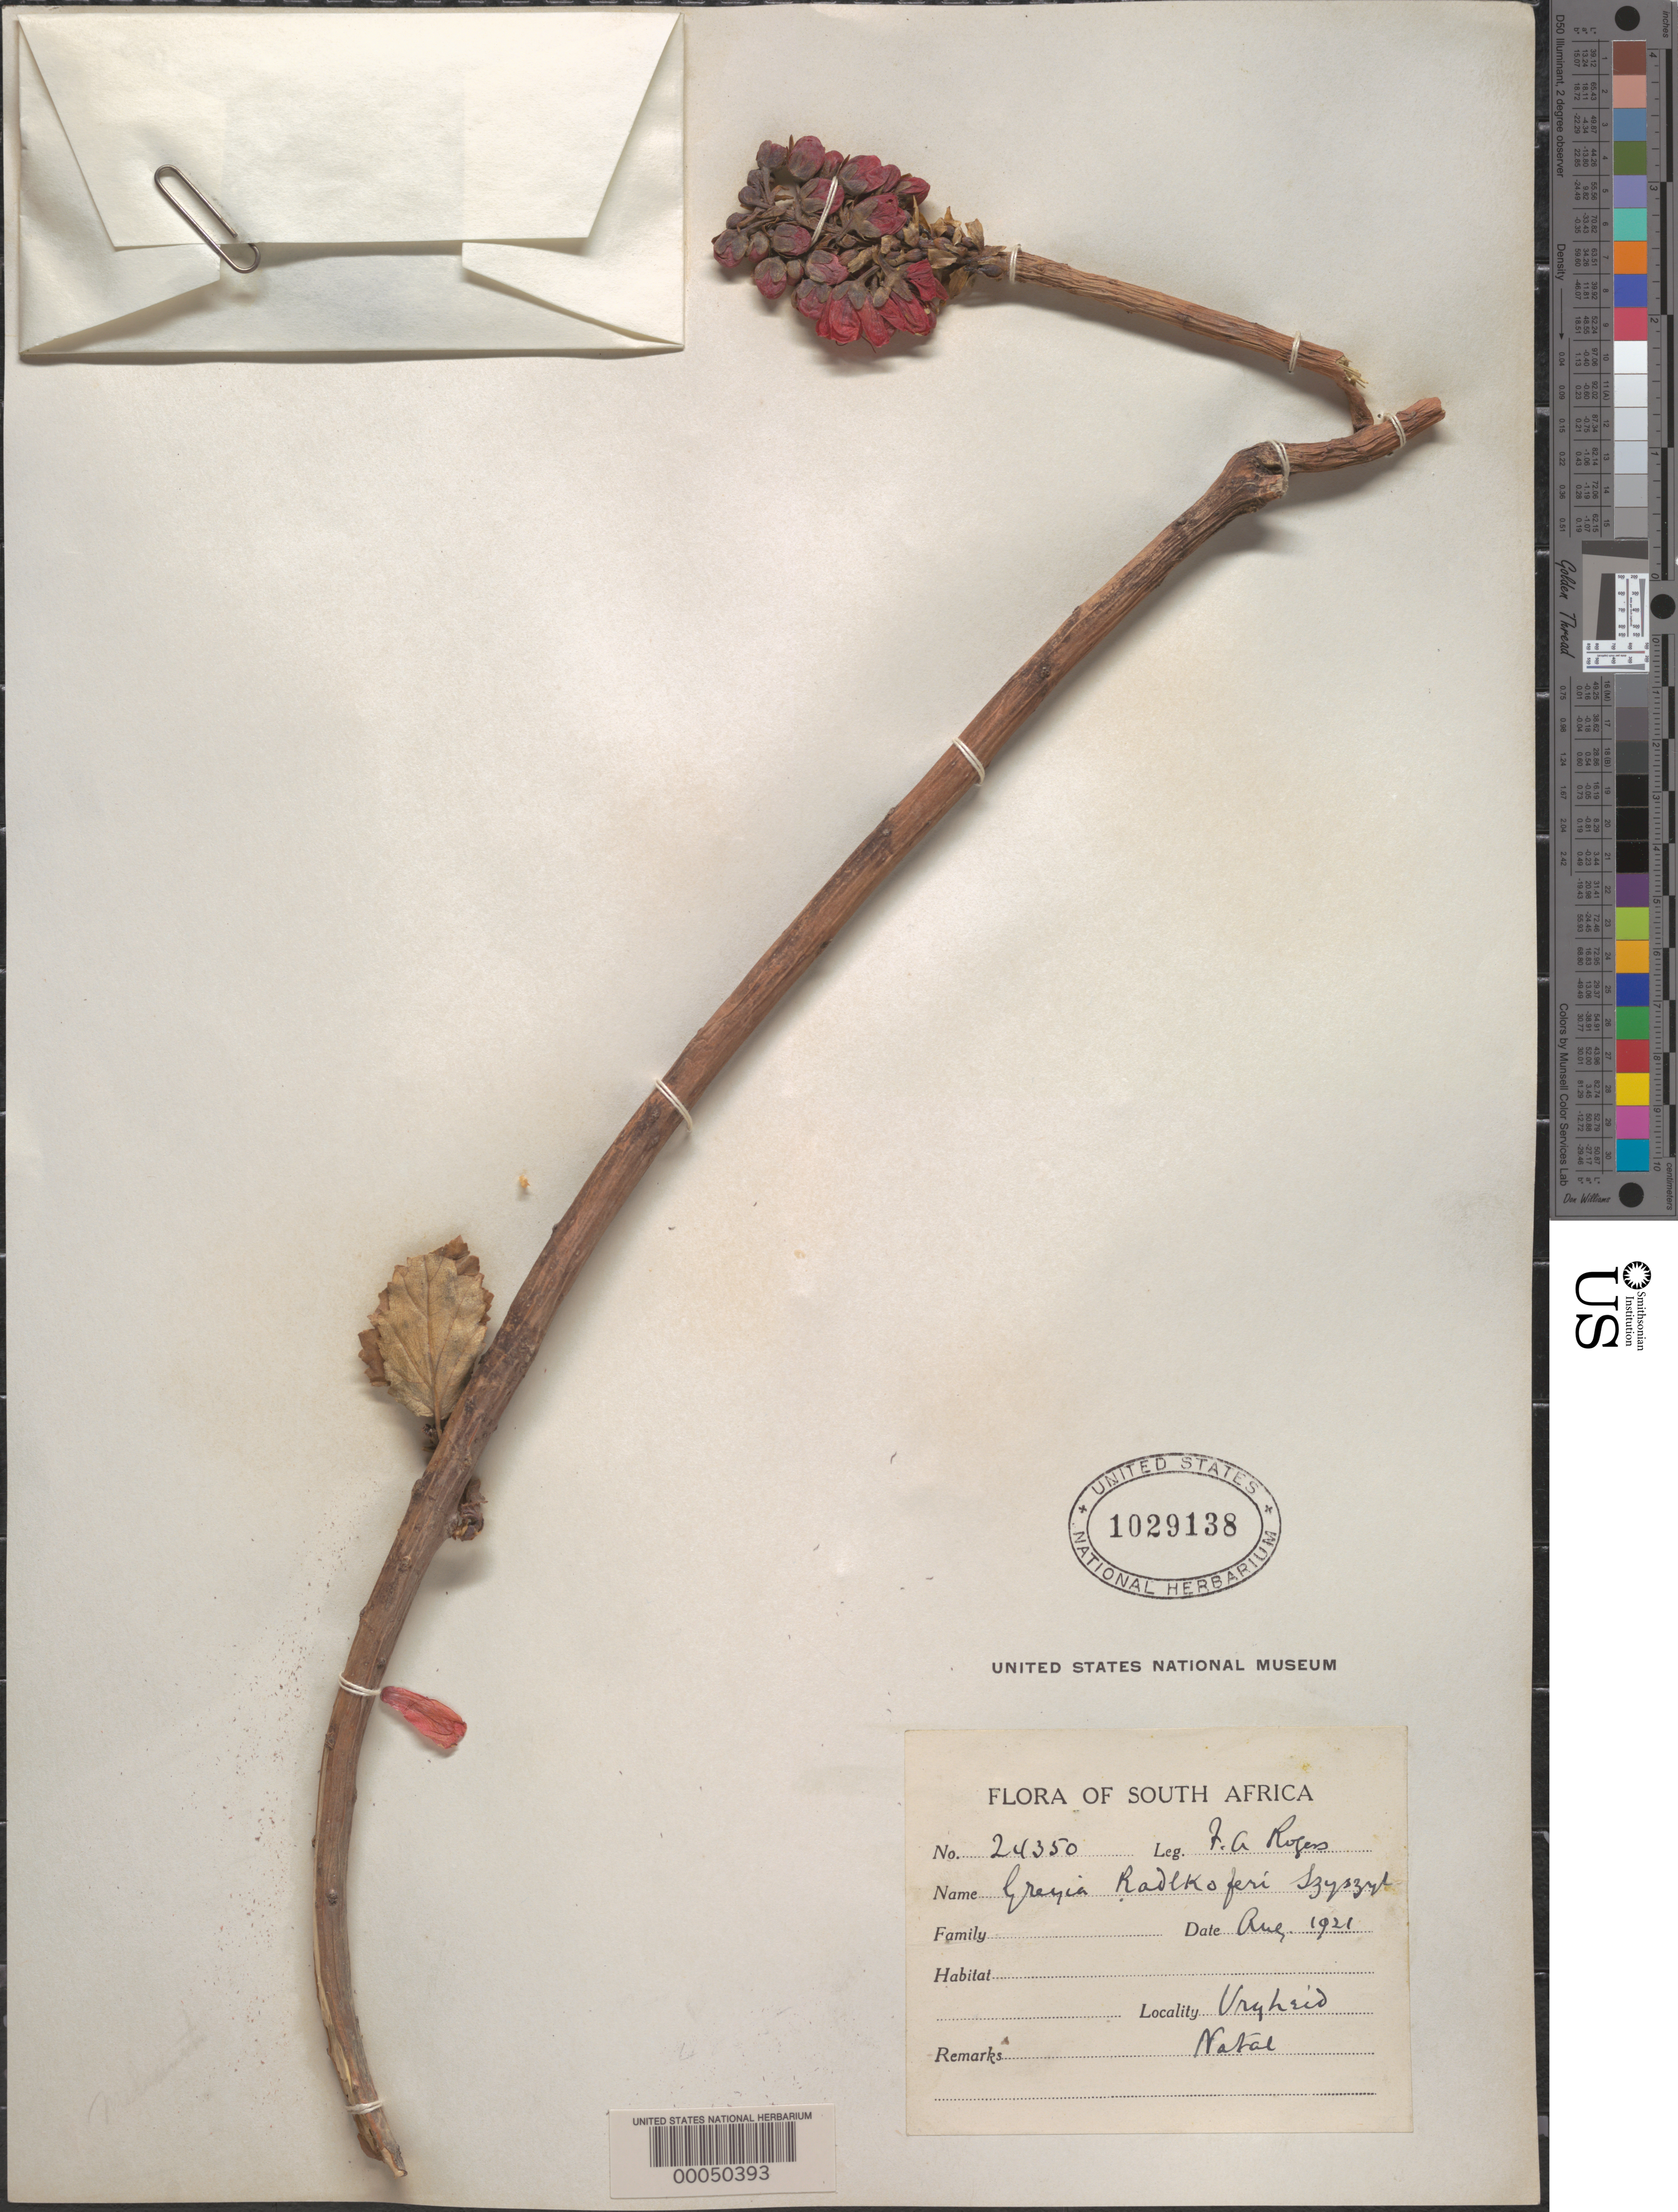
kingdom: Plantae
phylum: Tracheophyta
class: Magnoliopsida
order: Geraniales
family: Francoaceae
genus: Greyia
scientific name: Greyia radlkoferi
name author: Szyszyl.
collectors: F. A. Rogers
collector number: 24350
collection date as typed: Aug 1921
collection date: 1921-08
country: South Africa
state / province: KwaZulu-Natal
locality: Urgheid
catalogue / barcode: US 1029138